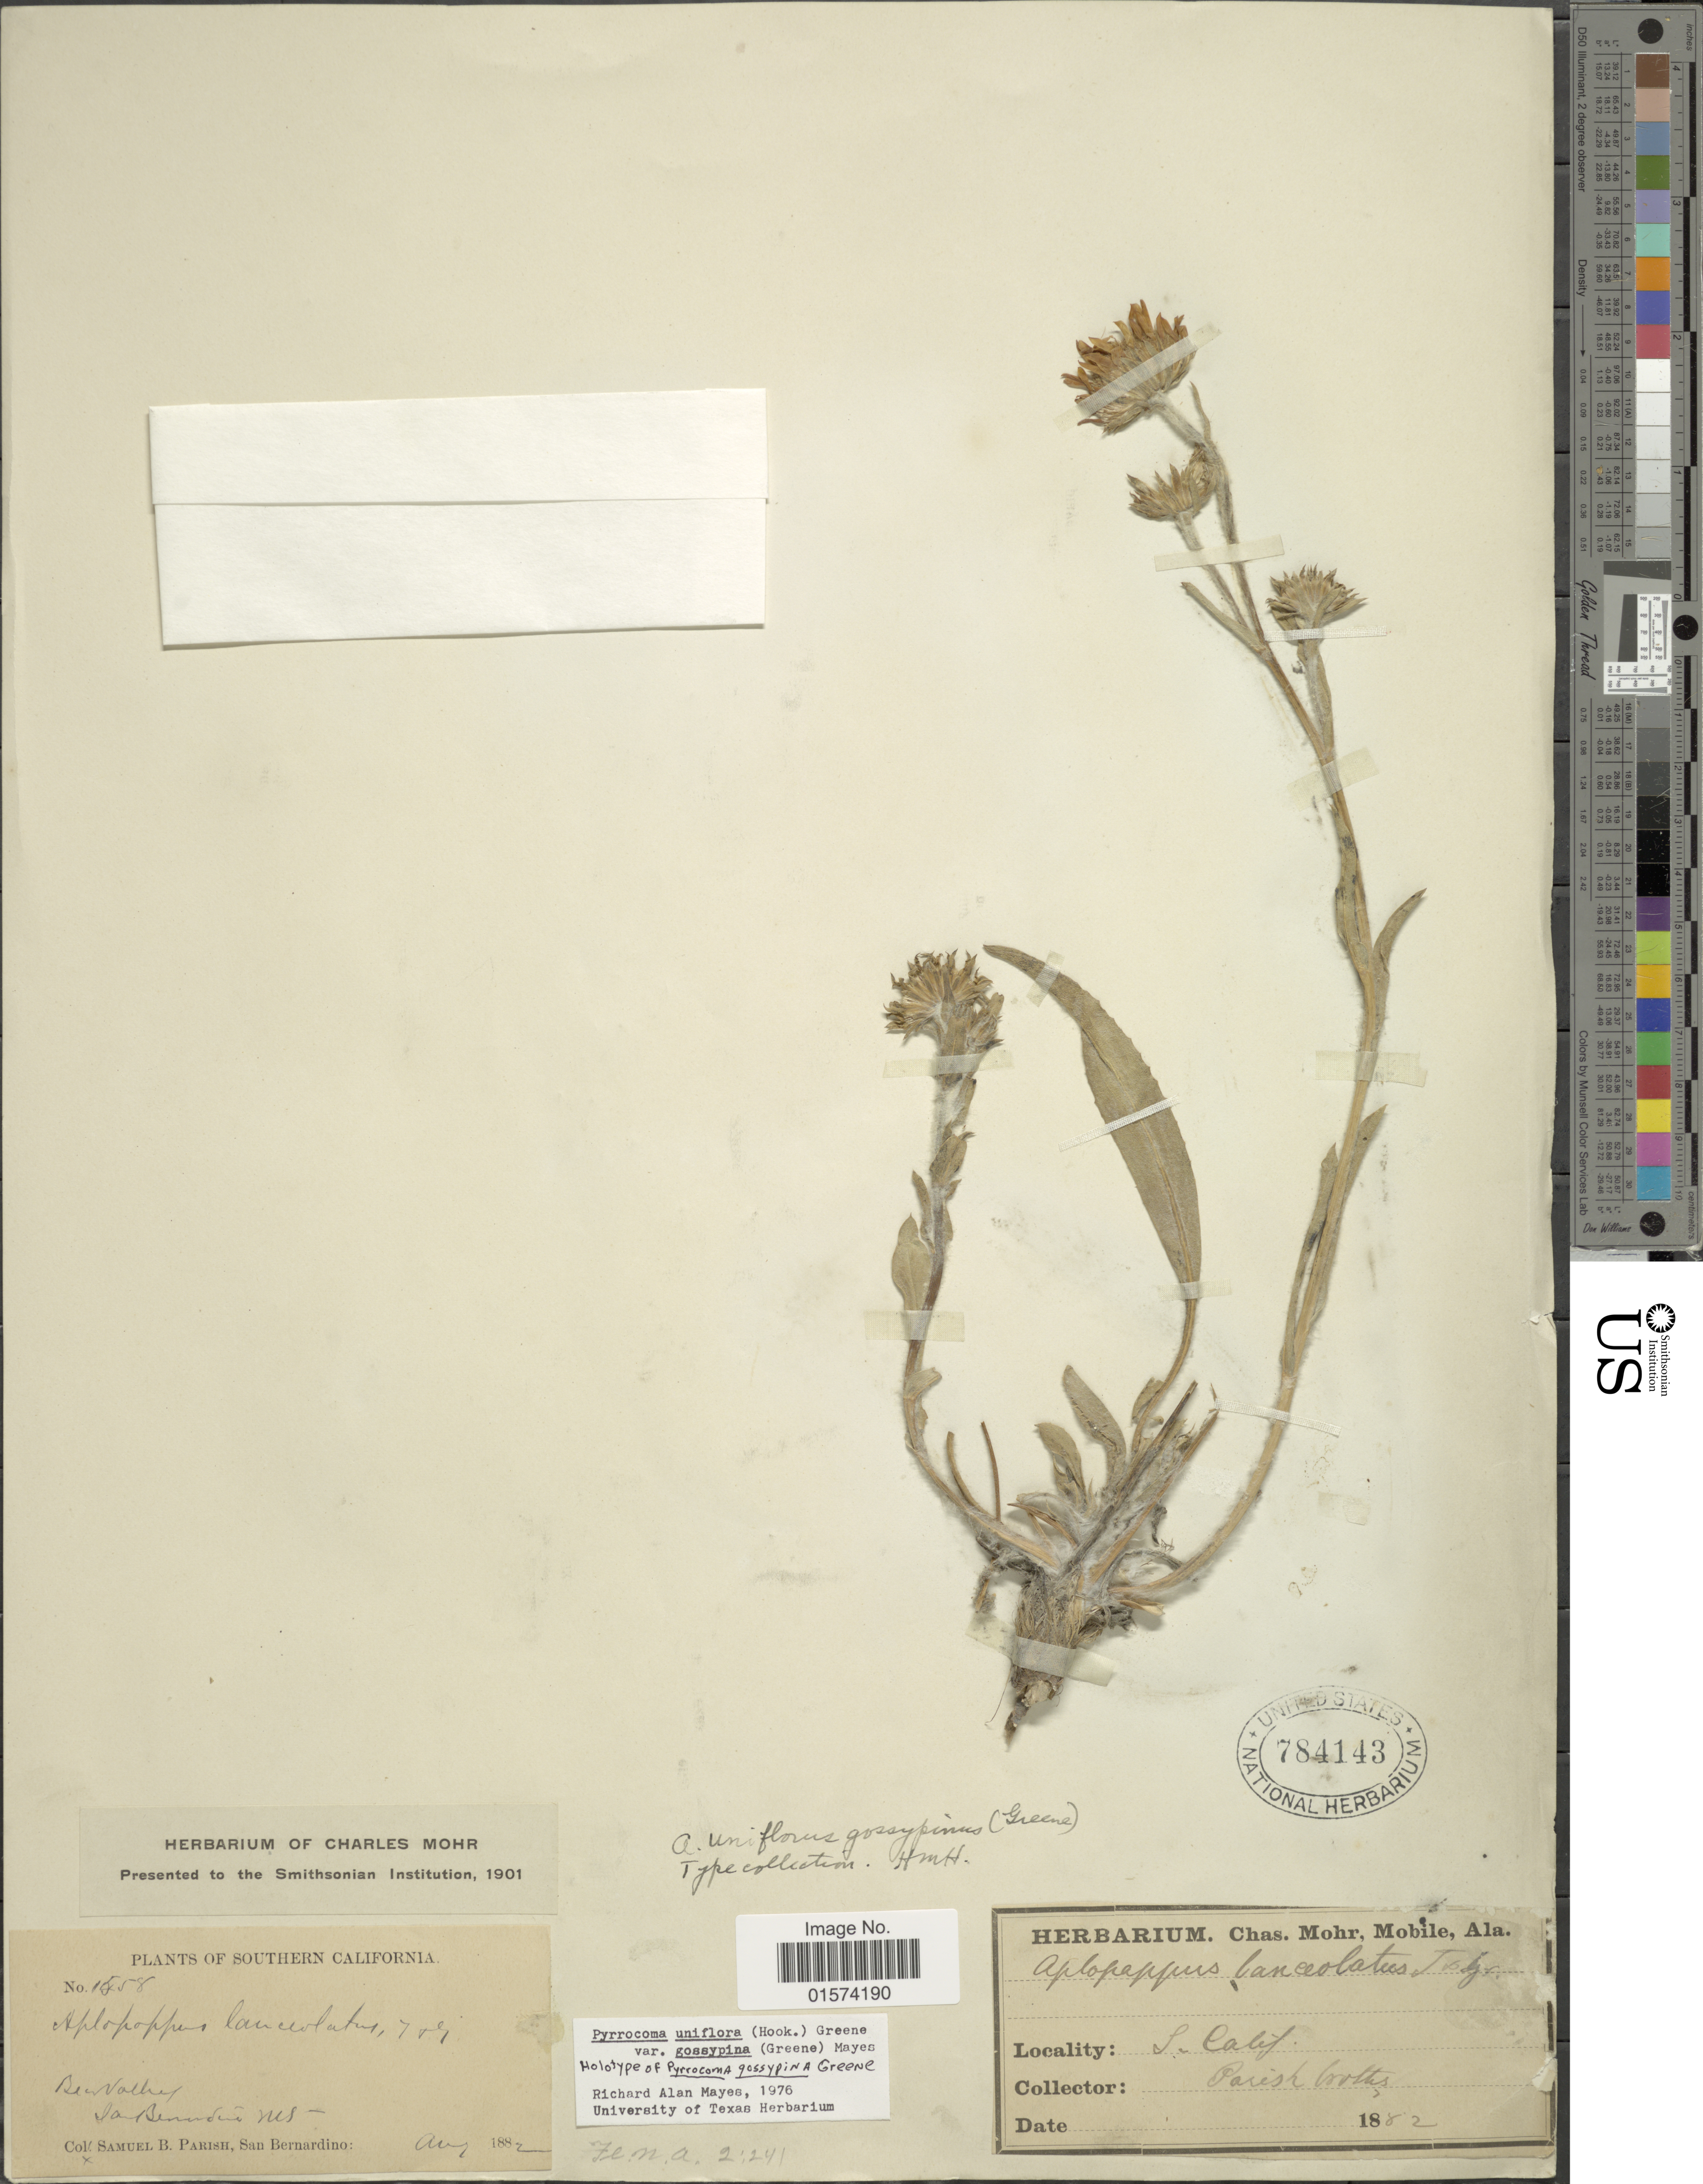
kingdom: Plantae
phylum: Tracheophyta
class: Magnoliopsida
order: Asterales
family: Asteraceae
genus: Pyrrocoma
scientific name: Pyrrocoma uniflora var. gossypina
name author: (Greene) Mayes ex Kartesz & Gandhi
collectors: S. B. Parish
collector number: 1558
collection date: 1882-08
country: United States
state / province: California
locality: Southern California, Death Valley, San Berdino Mts.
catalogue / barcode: US 784143